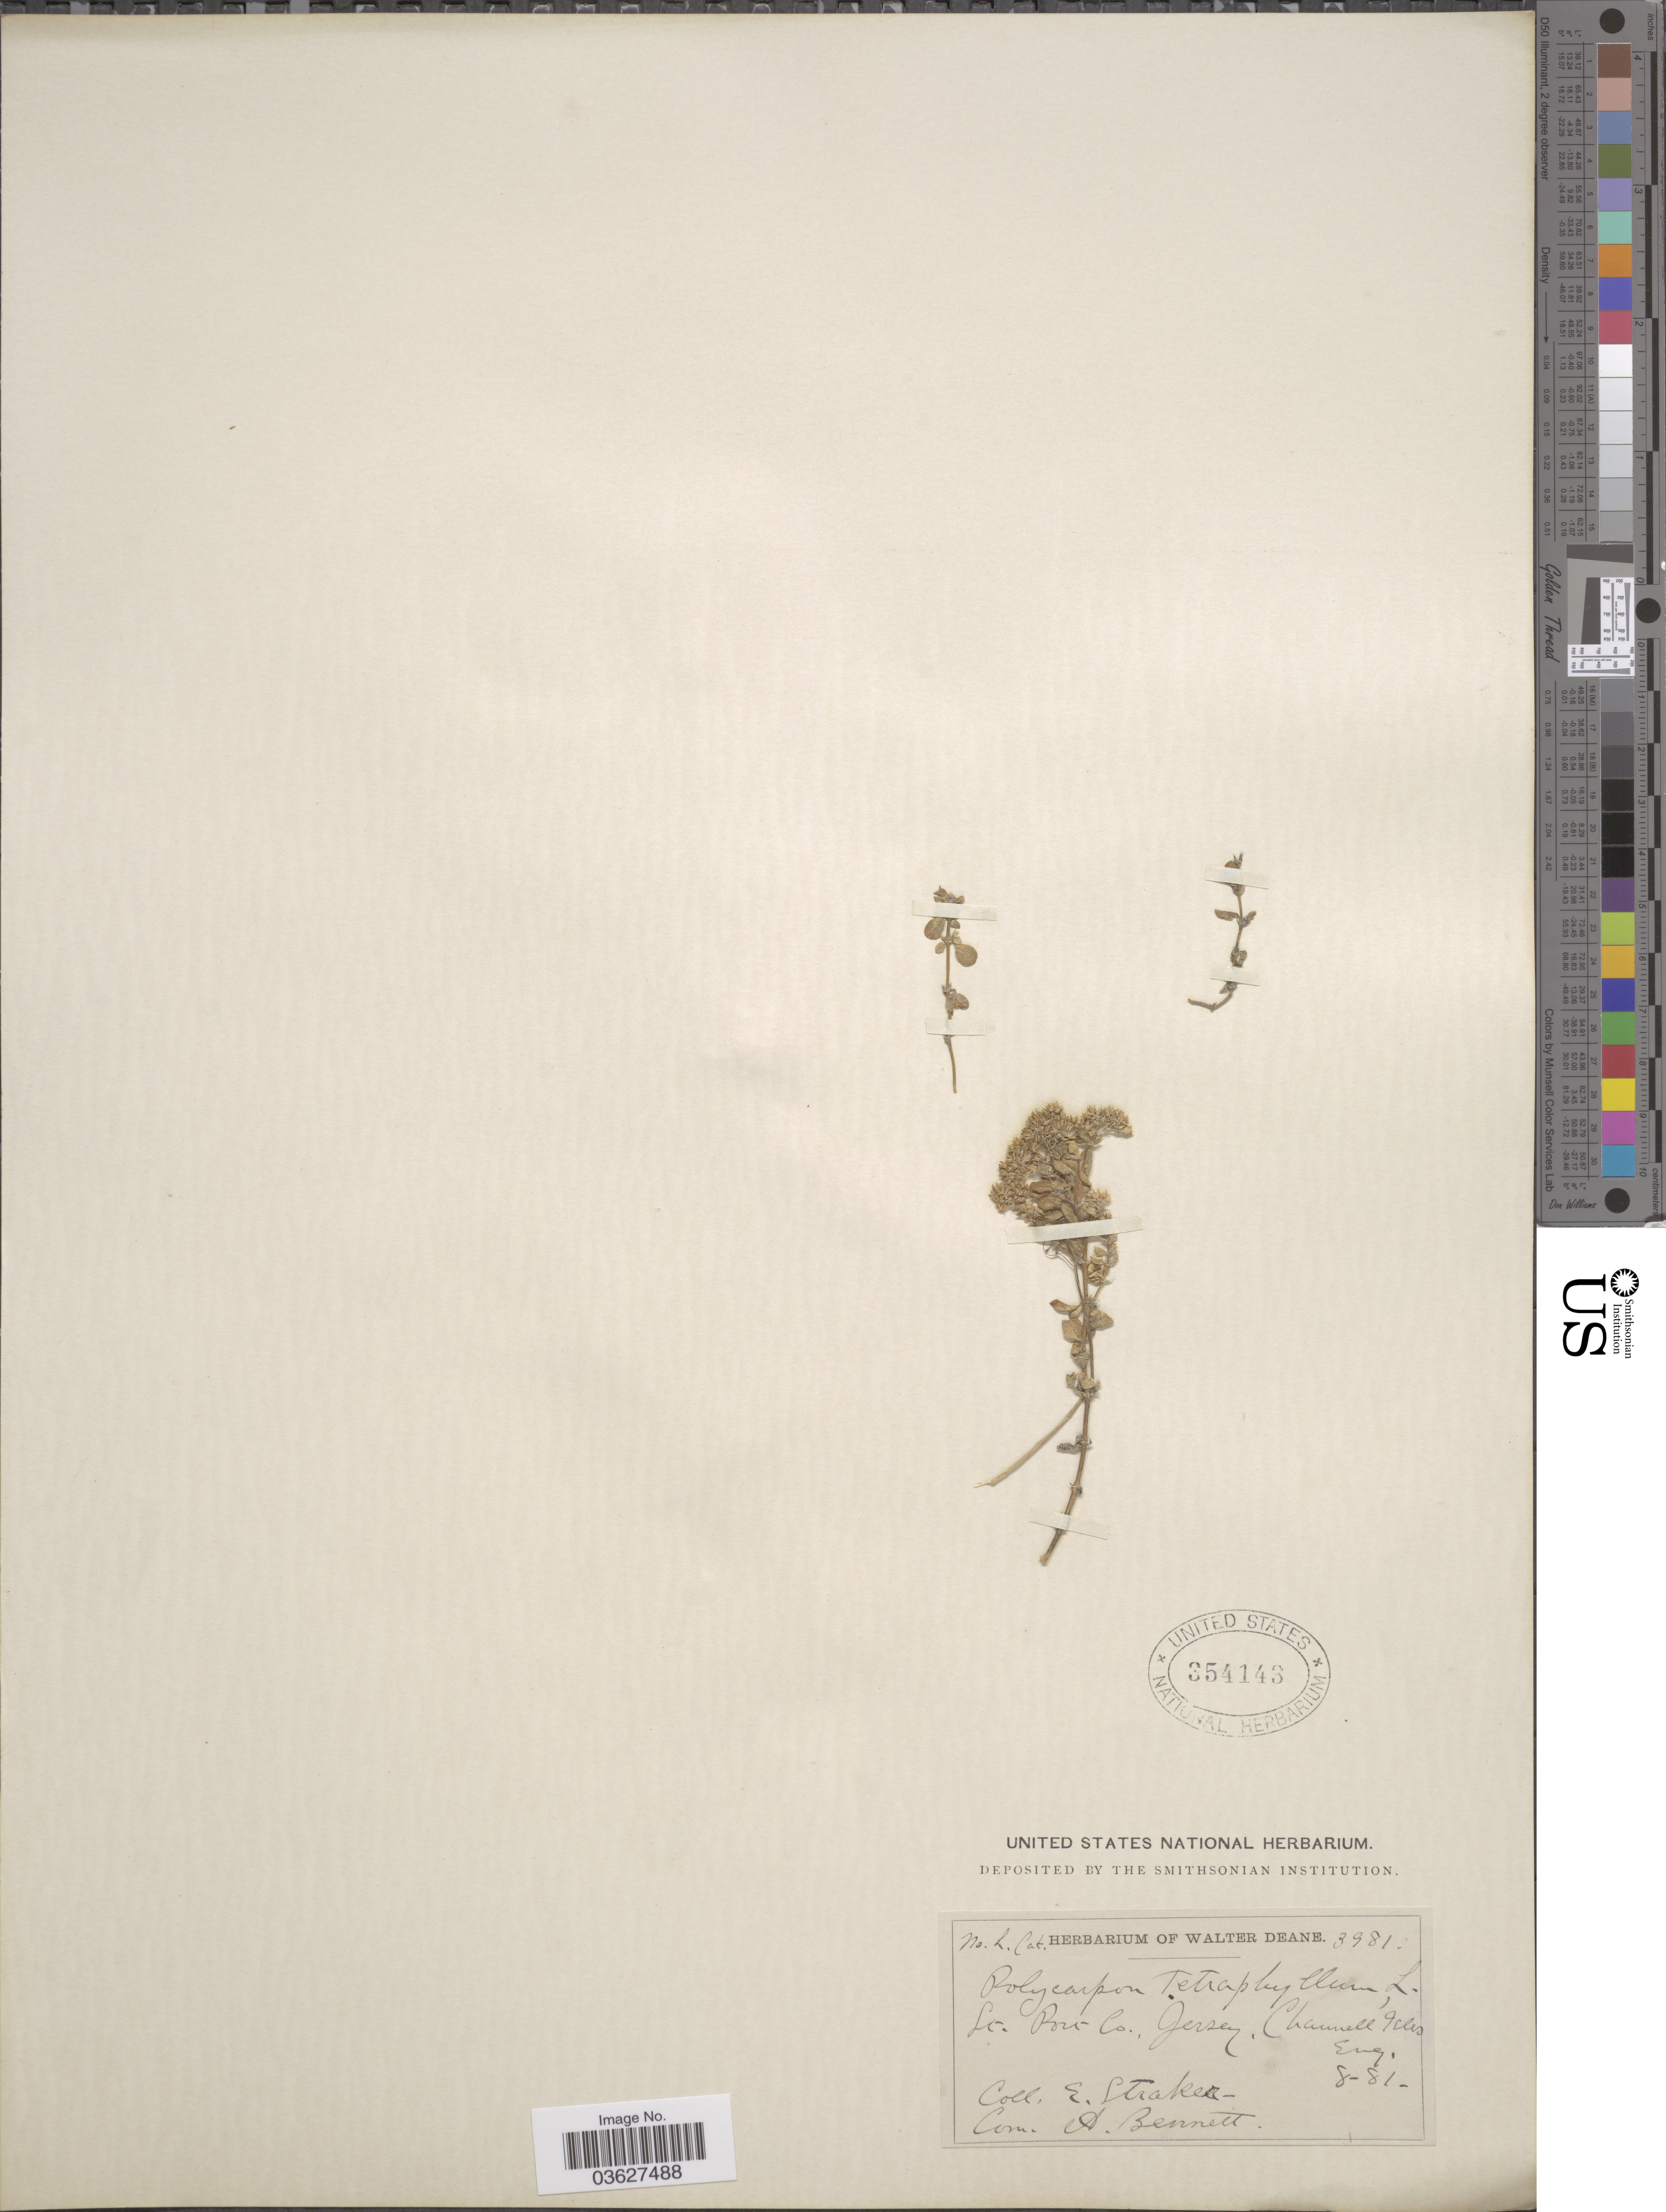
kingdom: Plantae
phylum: Tracheophyta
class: Magnoliopsida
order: Caryophyllales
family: Caryophyllaceae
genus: Polycarpon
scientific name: Polycarpon tetraphyllum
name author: (L.) L.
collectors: E. Straker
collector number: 3981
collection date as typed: Transcribed d/m/y: /8/81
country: United Kingdom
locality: St. Port Co., Jersey. Channell Isles. Eng.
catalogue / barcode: US 354143